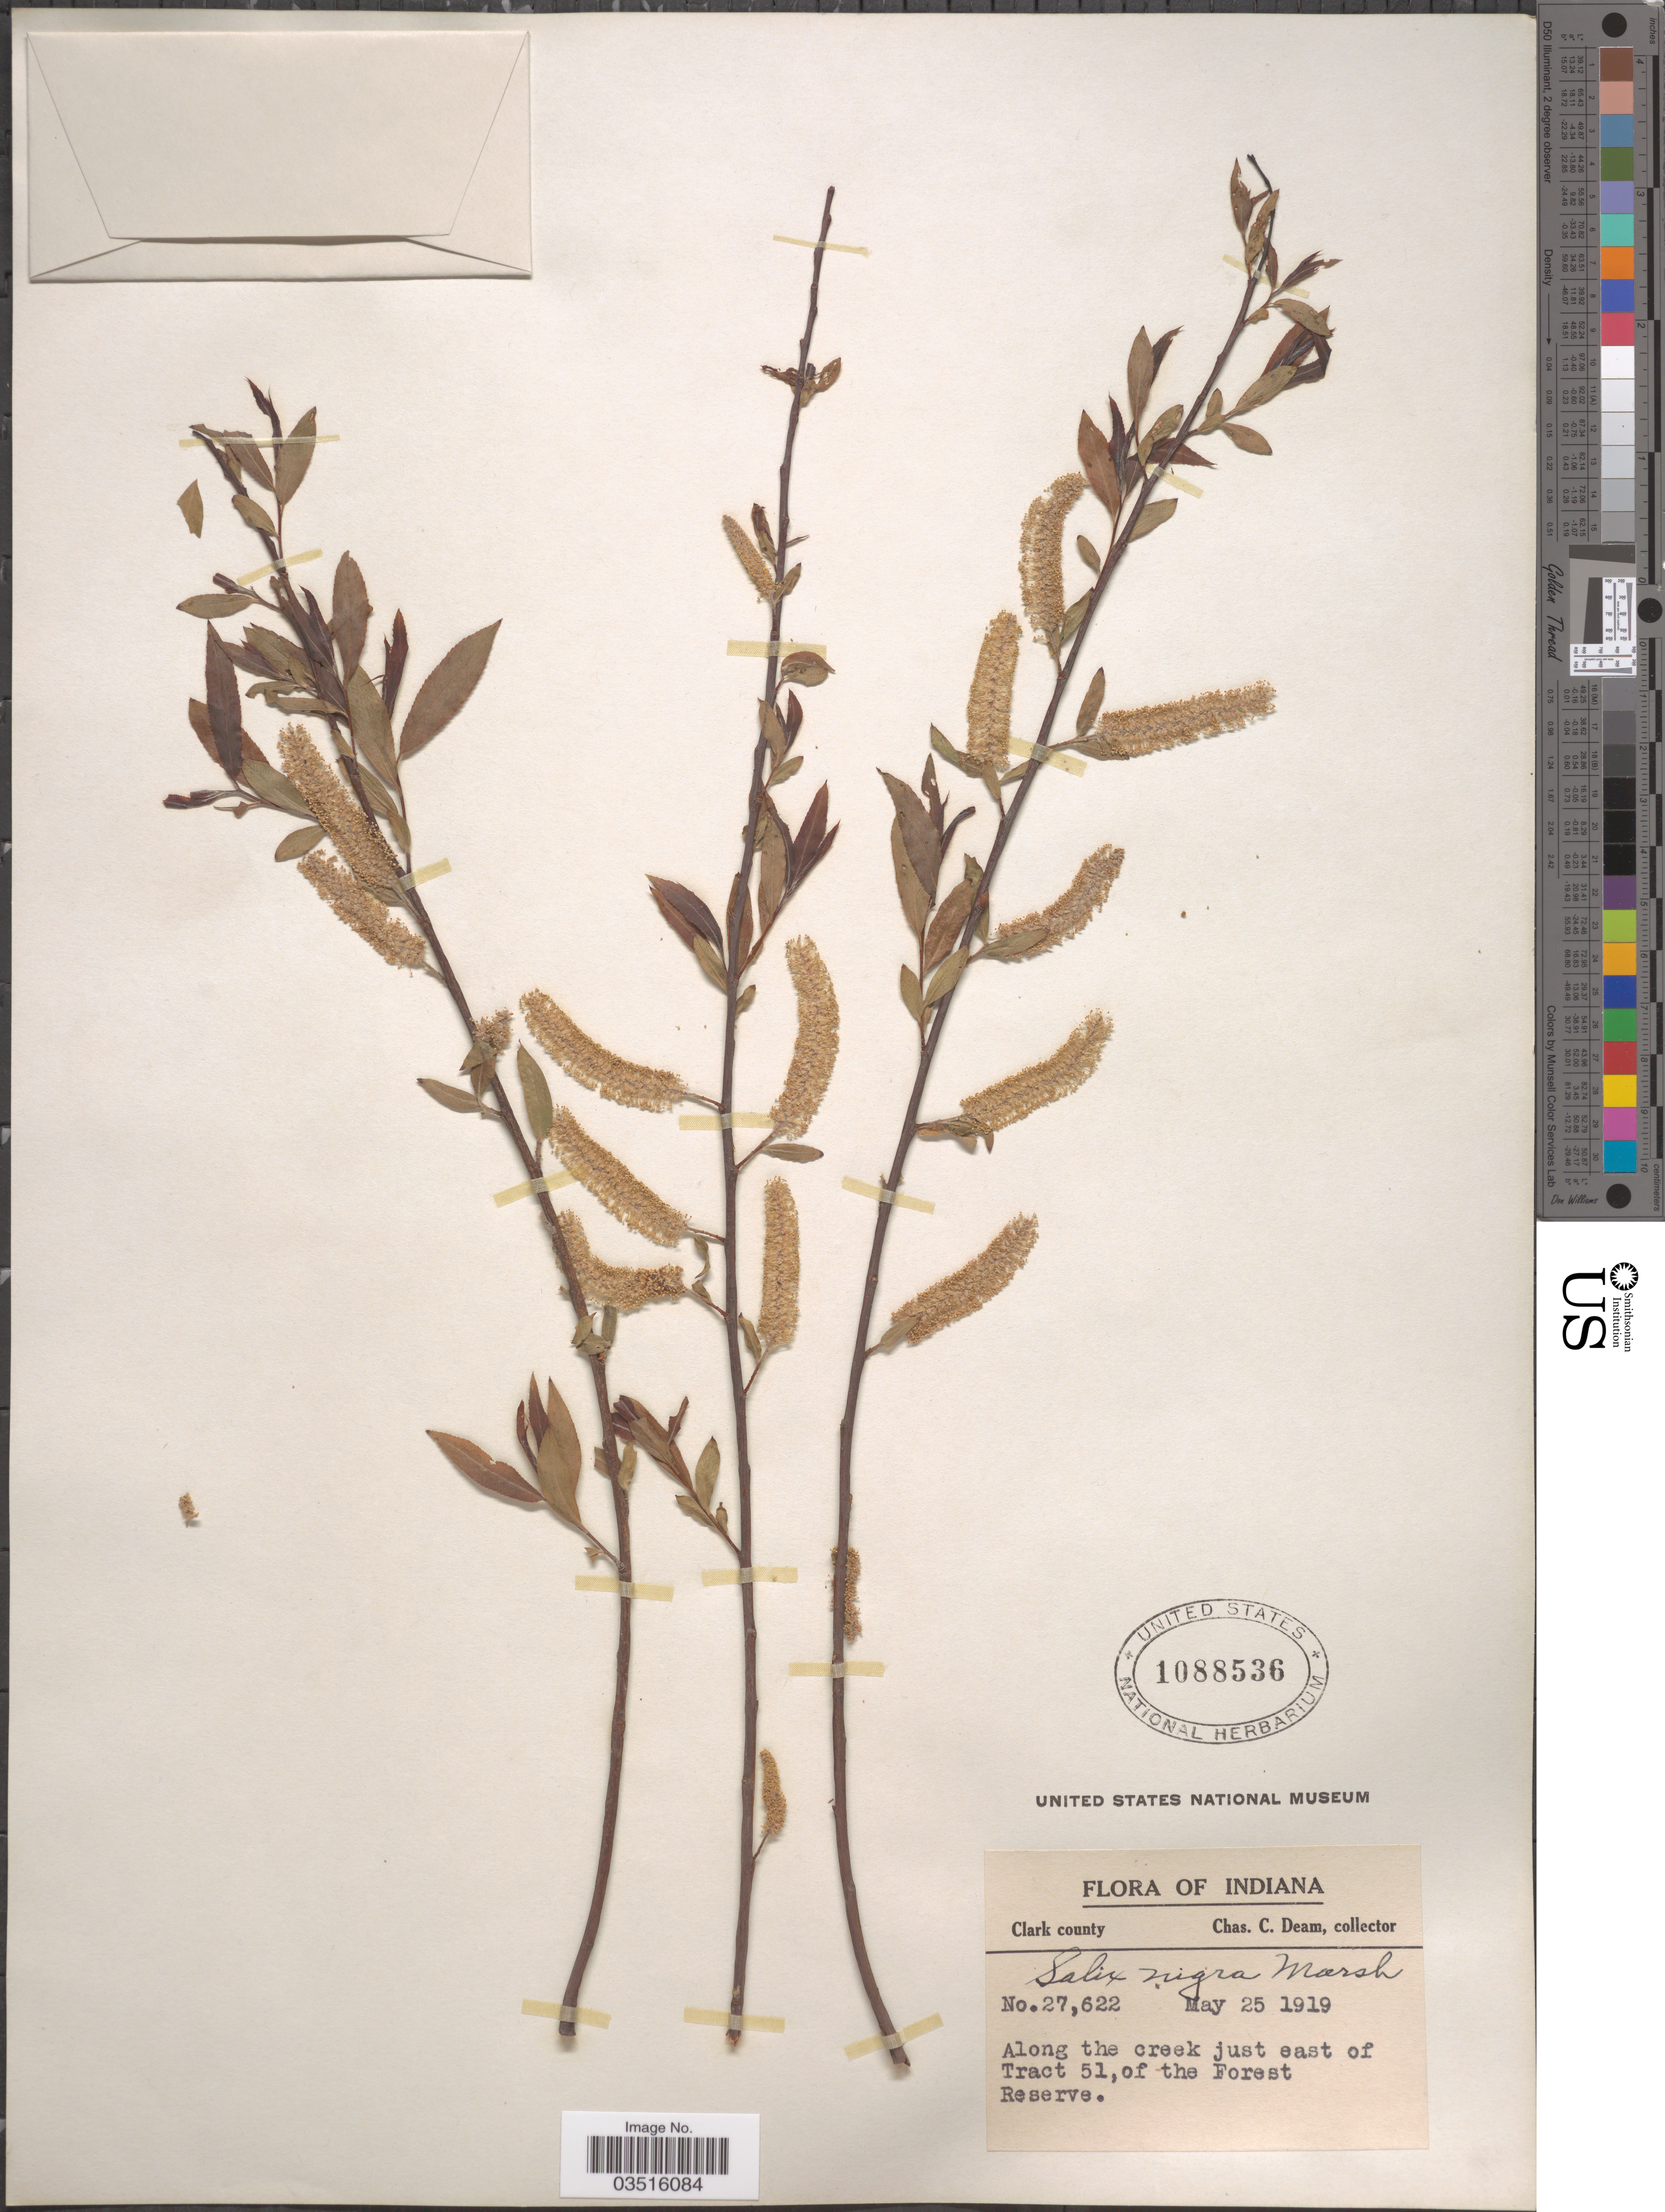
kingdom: Plantae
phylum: Tracheophyta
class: Magnoliopsida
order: Malpighiales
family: Salicaceae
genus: Salix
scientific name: Salix nigra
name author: Marshall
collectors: C. C. Deam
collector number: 27622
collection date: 1919-05-25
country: United States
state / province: Indiana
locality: Along the creek just east of Tract 51, of the Forst Reserve.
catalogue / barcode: US 1088536